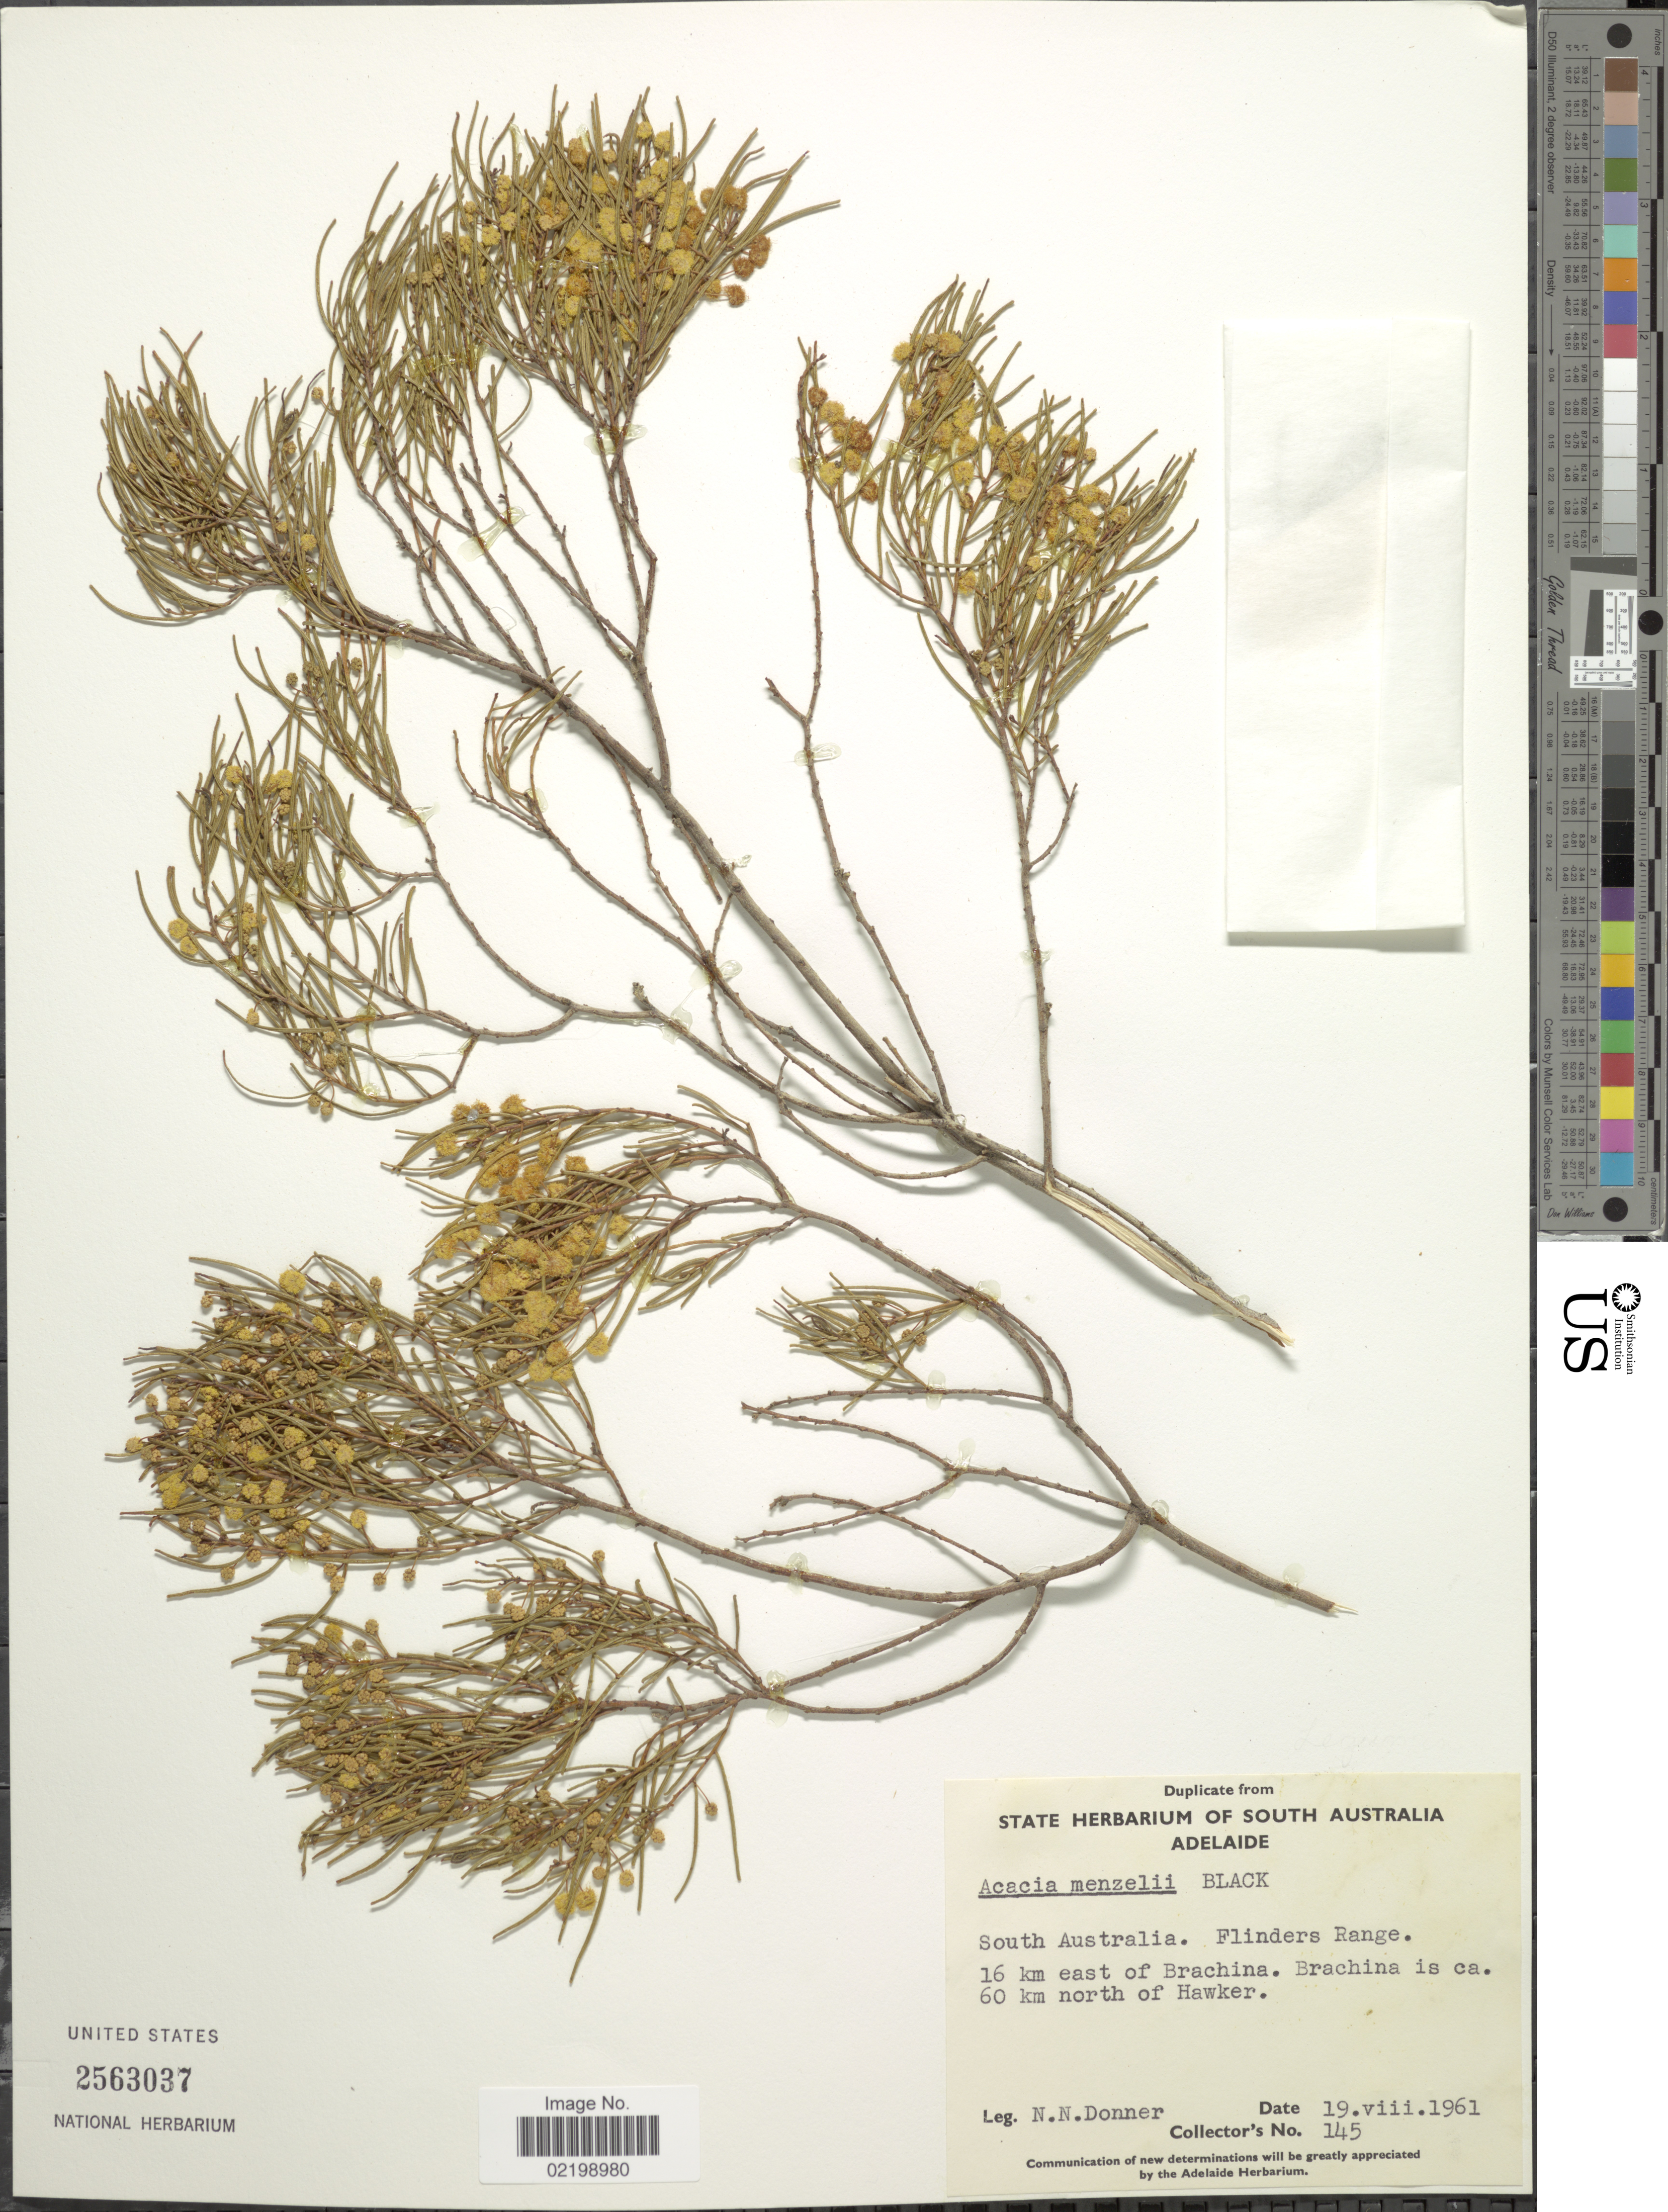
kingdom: Plantae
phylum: Tracheophyta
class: Magnoliopsida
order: Fabales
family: Fabaceae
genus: Acacia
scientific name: Acacia menzelii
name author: J.M. Black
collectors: N. Donner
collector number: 145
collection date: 1961-08-19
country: Australia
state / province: South Australia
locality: Flinders Range, 16 km east of Brachina, Brachina is ca. 60 km north of Hawker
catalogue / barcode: US 2563037